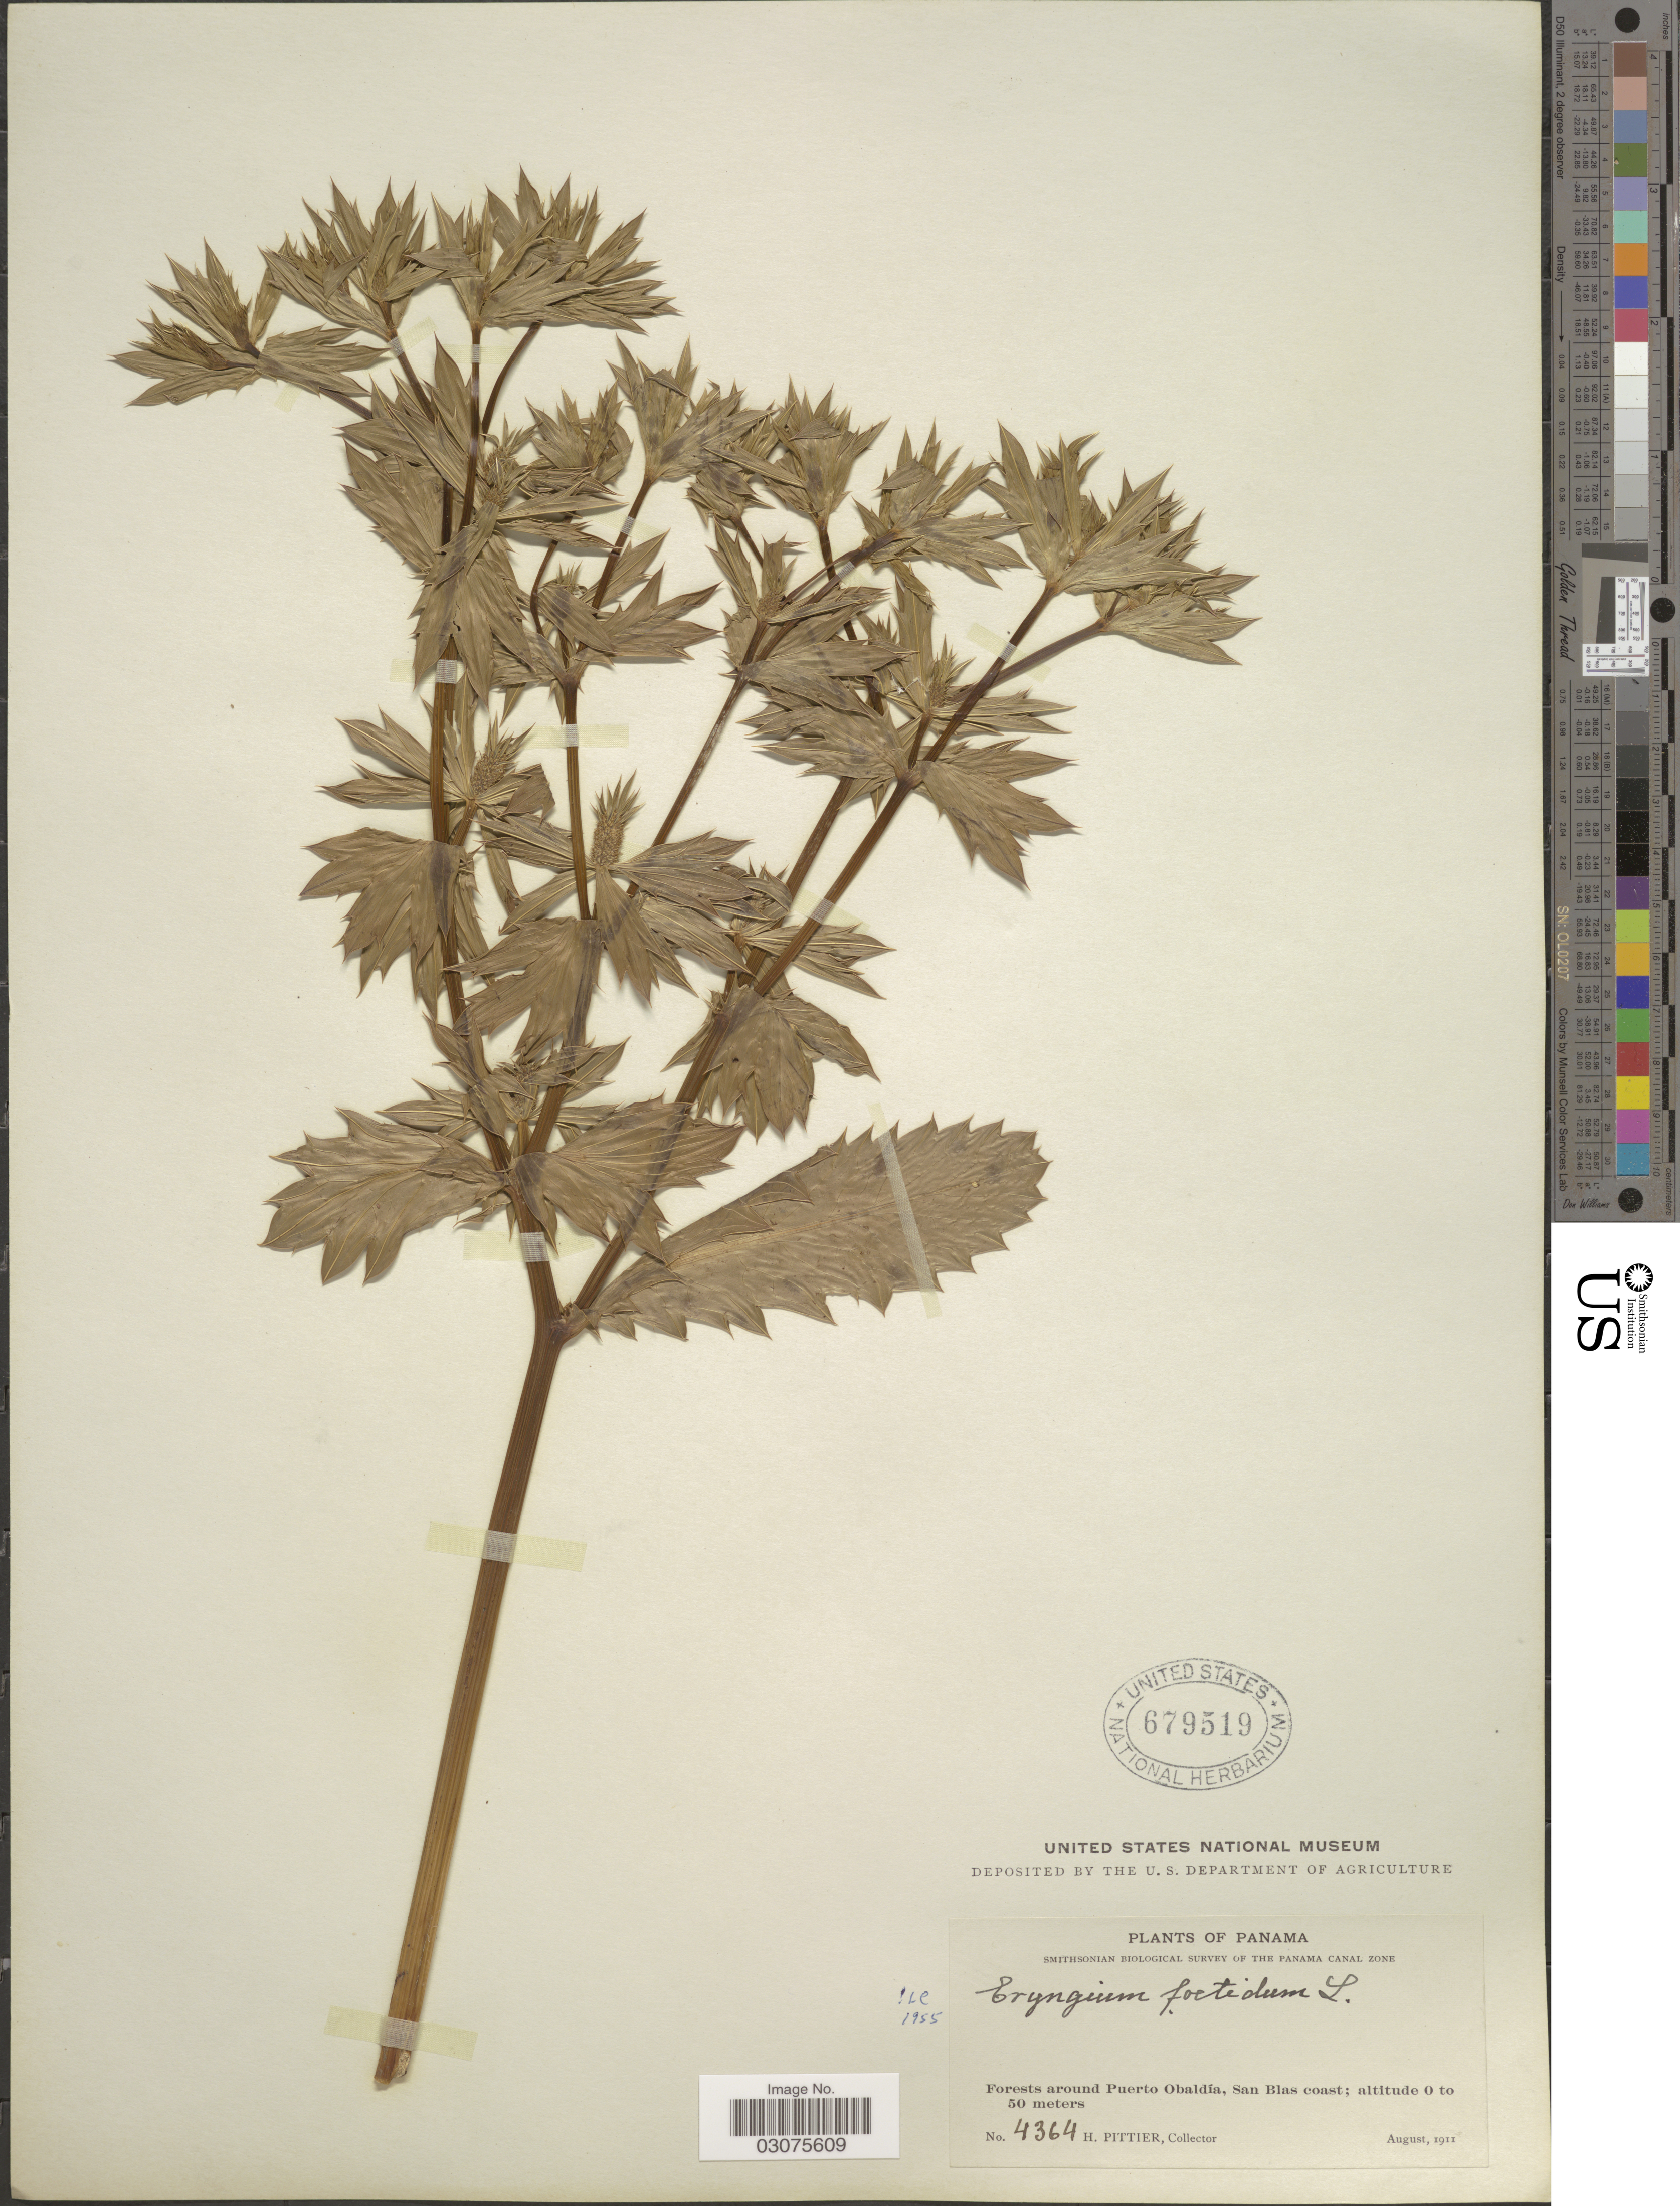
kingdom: Plantae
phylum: Tracheophyta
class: Magnoliopsida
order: Apiales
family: Apiaceae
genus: Eryngium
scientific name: Eryngium foetidum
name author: L.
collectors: H. F. Pittier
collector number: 4364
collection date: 1911-08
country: Panama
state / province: Kuna Yala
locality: Forests around Puerto Obaldía, San Blas coast.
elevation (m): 0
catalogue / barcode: US 679519